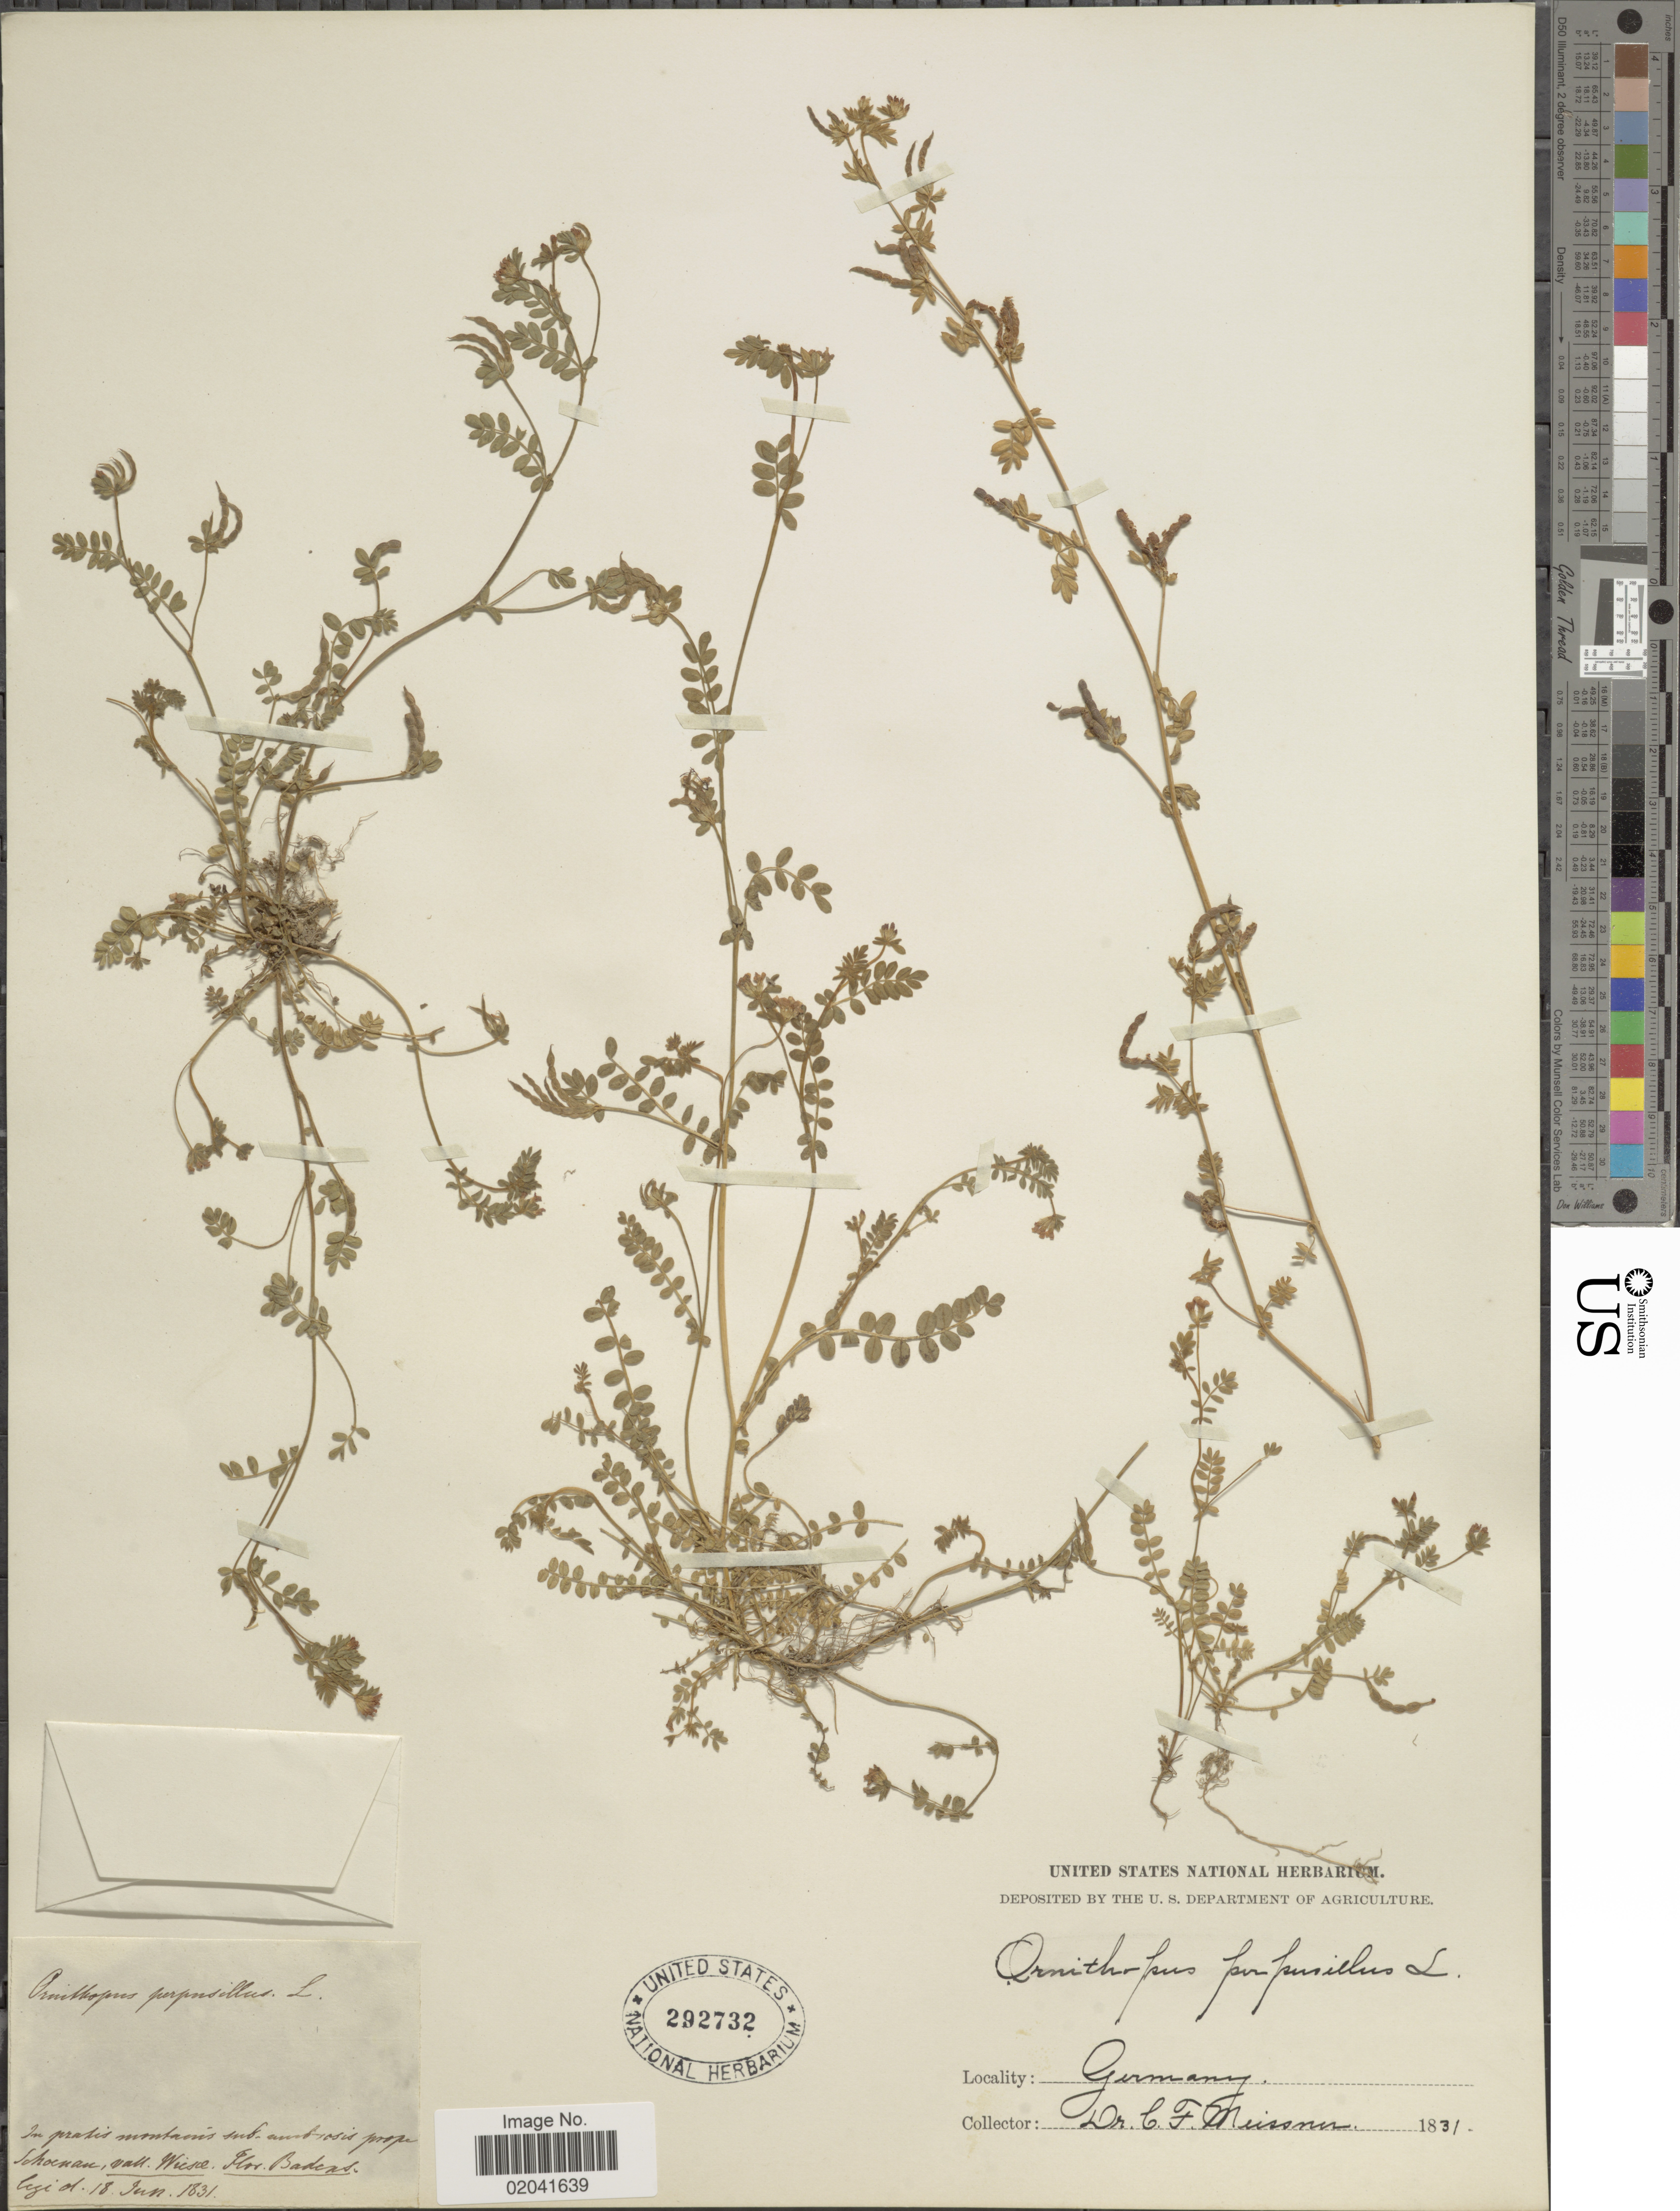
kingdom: Plantae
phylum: Tracheophyta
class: Magnoliopsida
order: Fabales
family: Fabaceae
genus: Ornithopus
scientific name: Ornithopus perpusillus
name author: L.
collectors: C. F. W. Meissner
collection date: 1831-06-18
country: Germany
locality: Germany, in prais montanis sub. [illegible text] prope Schoenan, [illegible text]all Wiese.[interpreted]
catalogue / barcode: US 292732